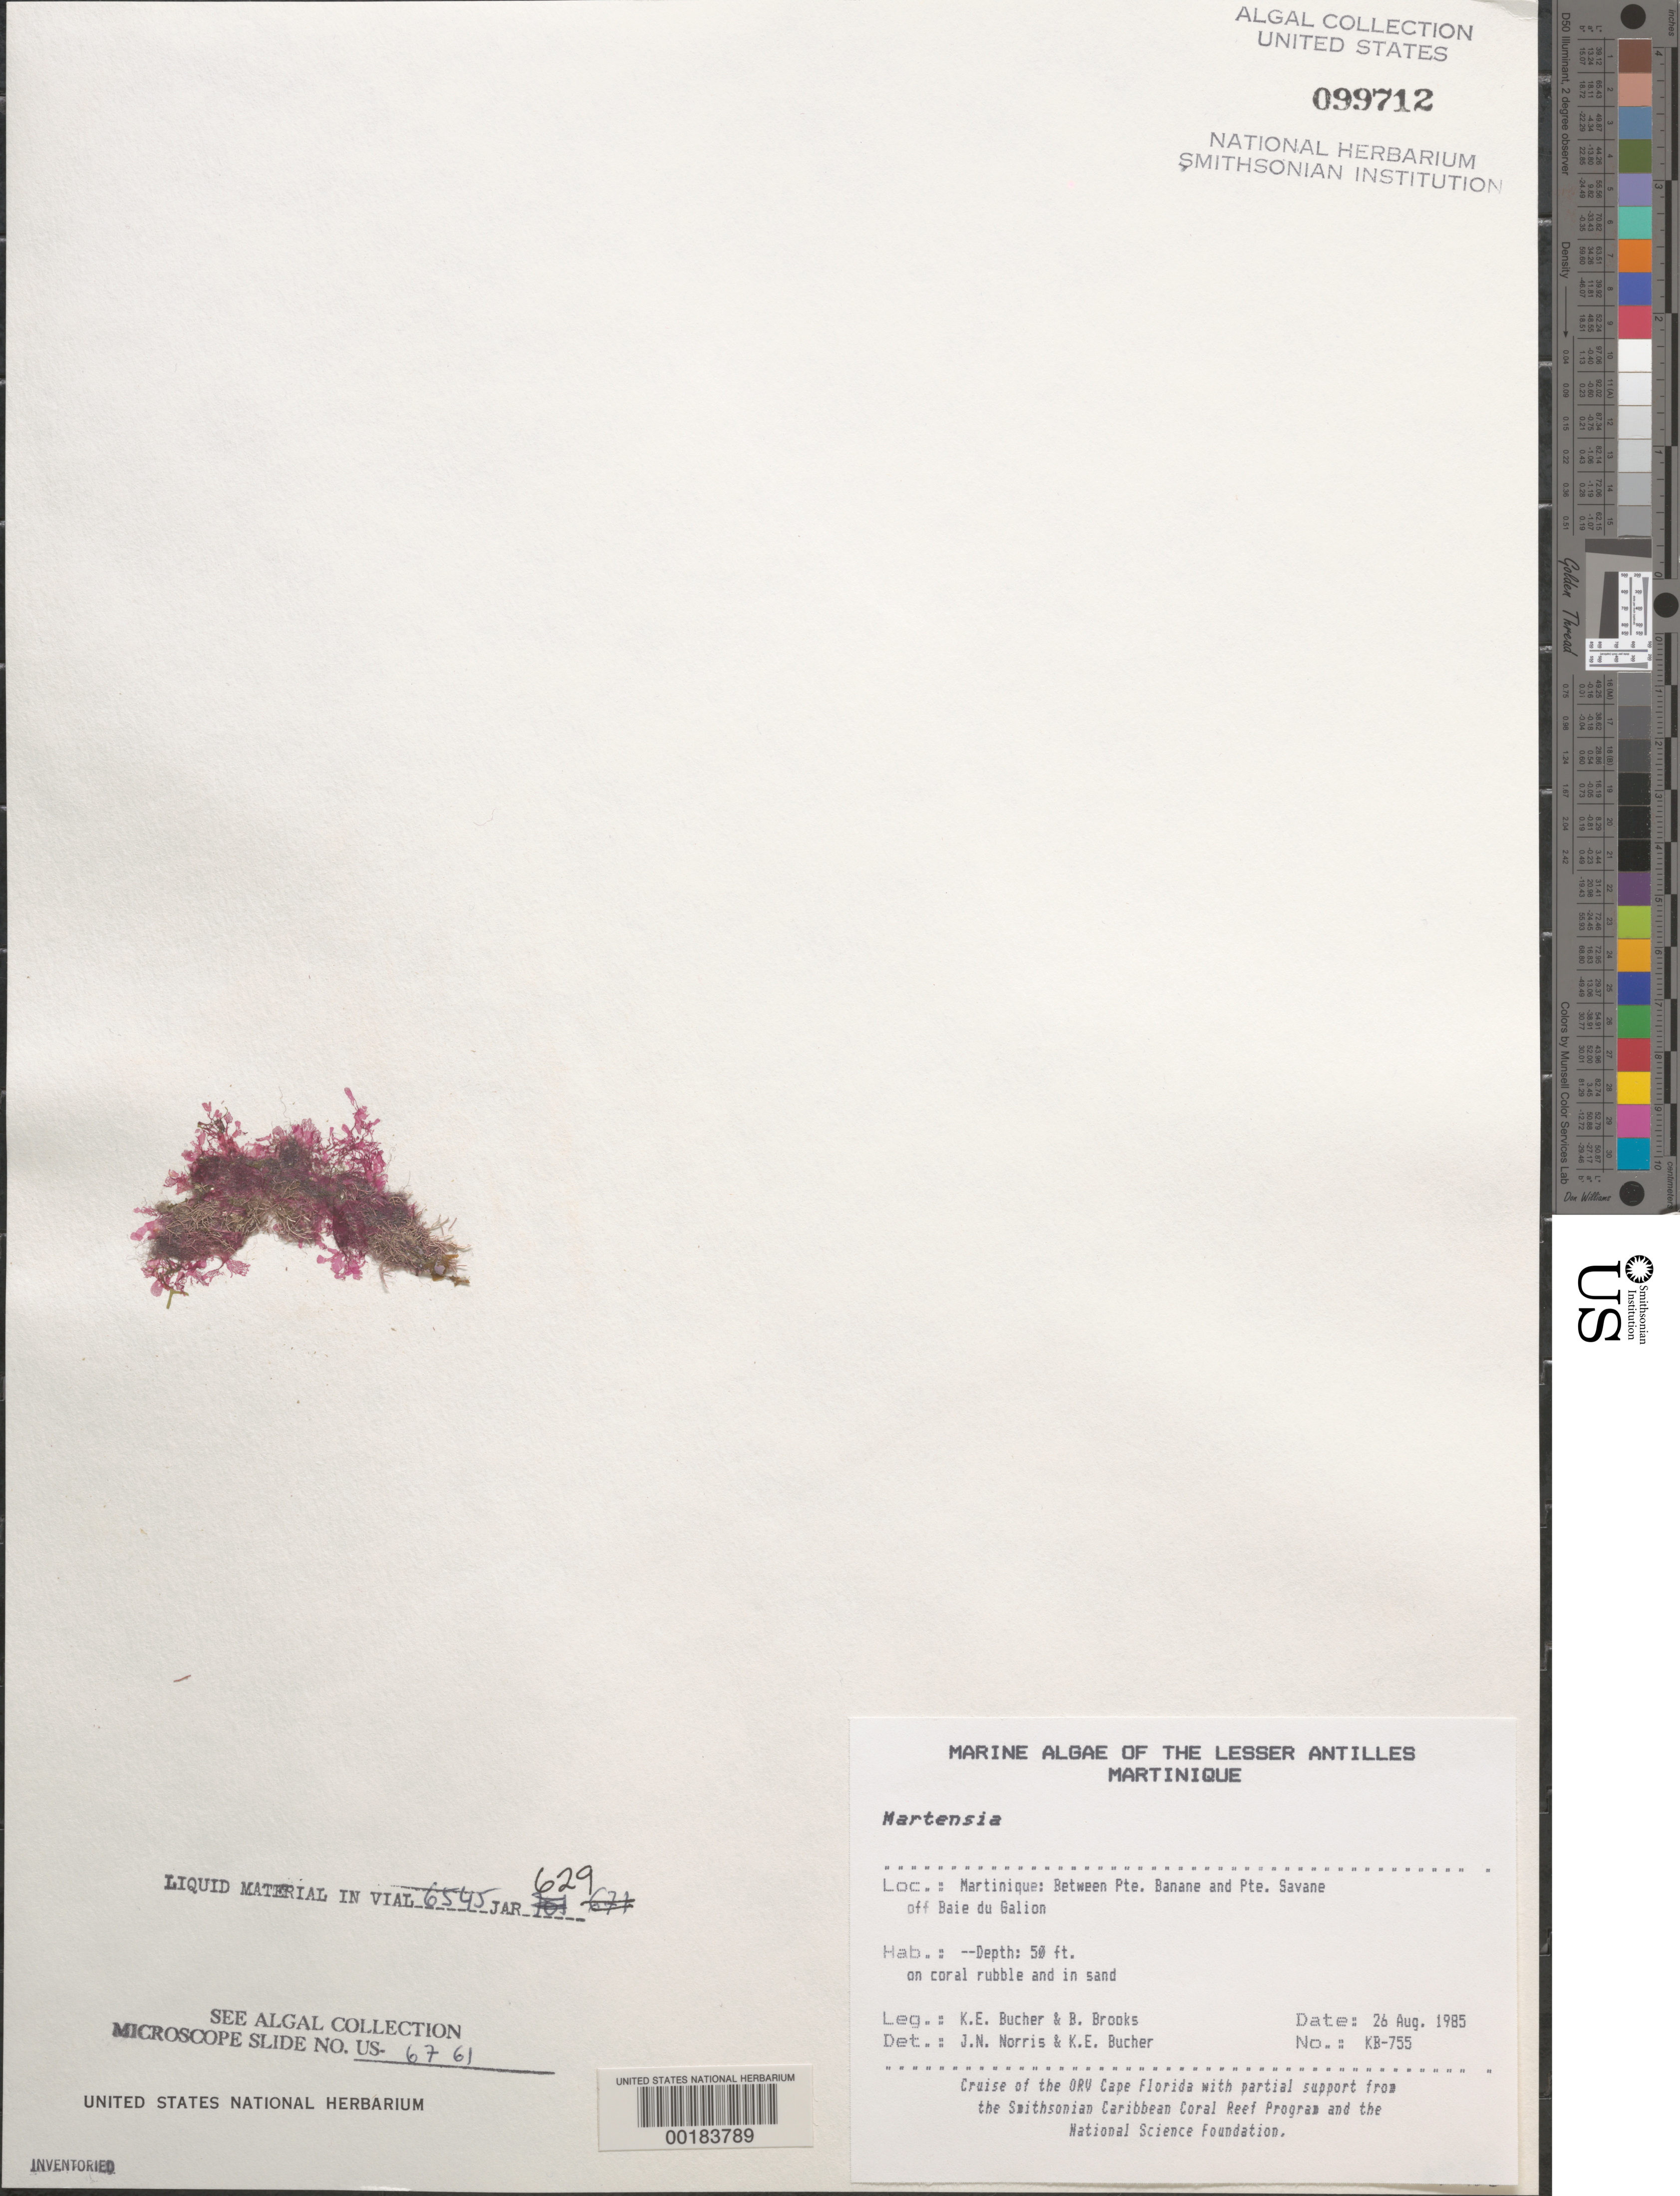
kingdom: Plantae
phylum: Rhodophyta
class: Florideophyceae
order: Ceramiales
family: Delesseriaceae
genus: Martensia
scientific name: Martensia sp.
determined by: Norris, J. N.; Bucher, K. E.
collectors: K. E. Bucher & B. Brooks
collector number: Kb-755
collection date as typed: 26 Aug 1985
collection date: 1985-08-26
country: Martinique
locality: Between Pointe Banane and Pointe Savane, off Baie du Galion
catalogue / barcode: US 99712